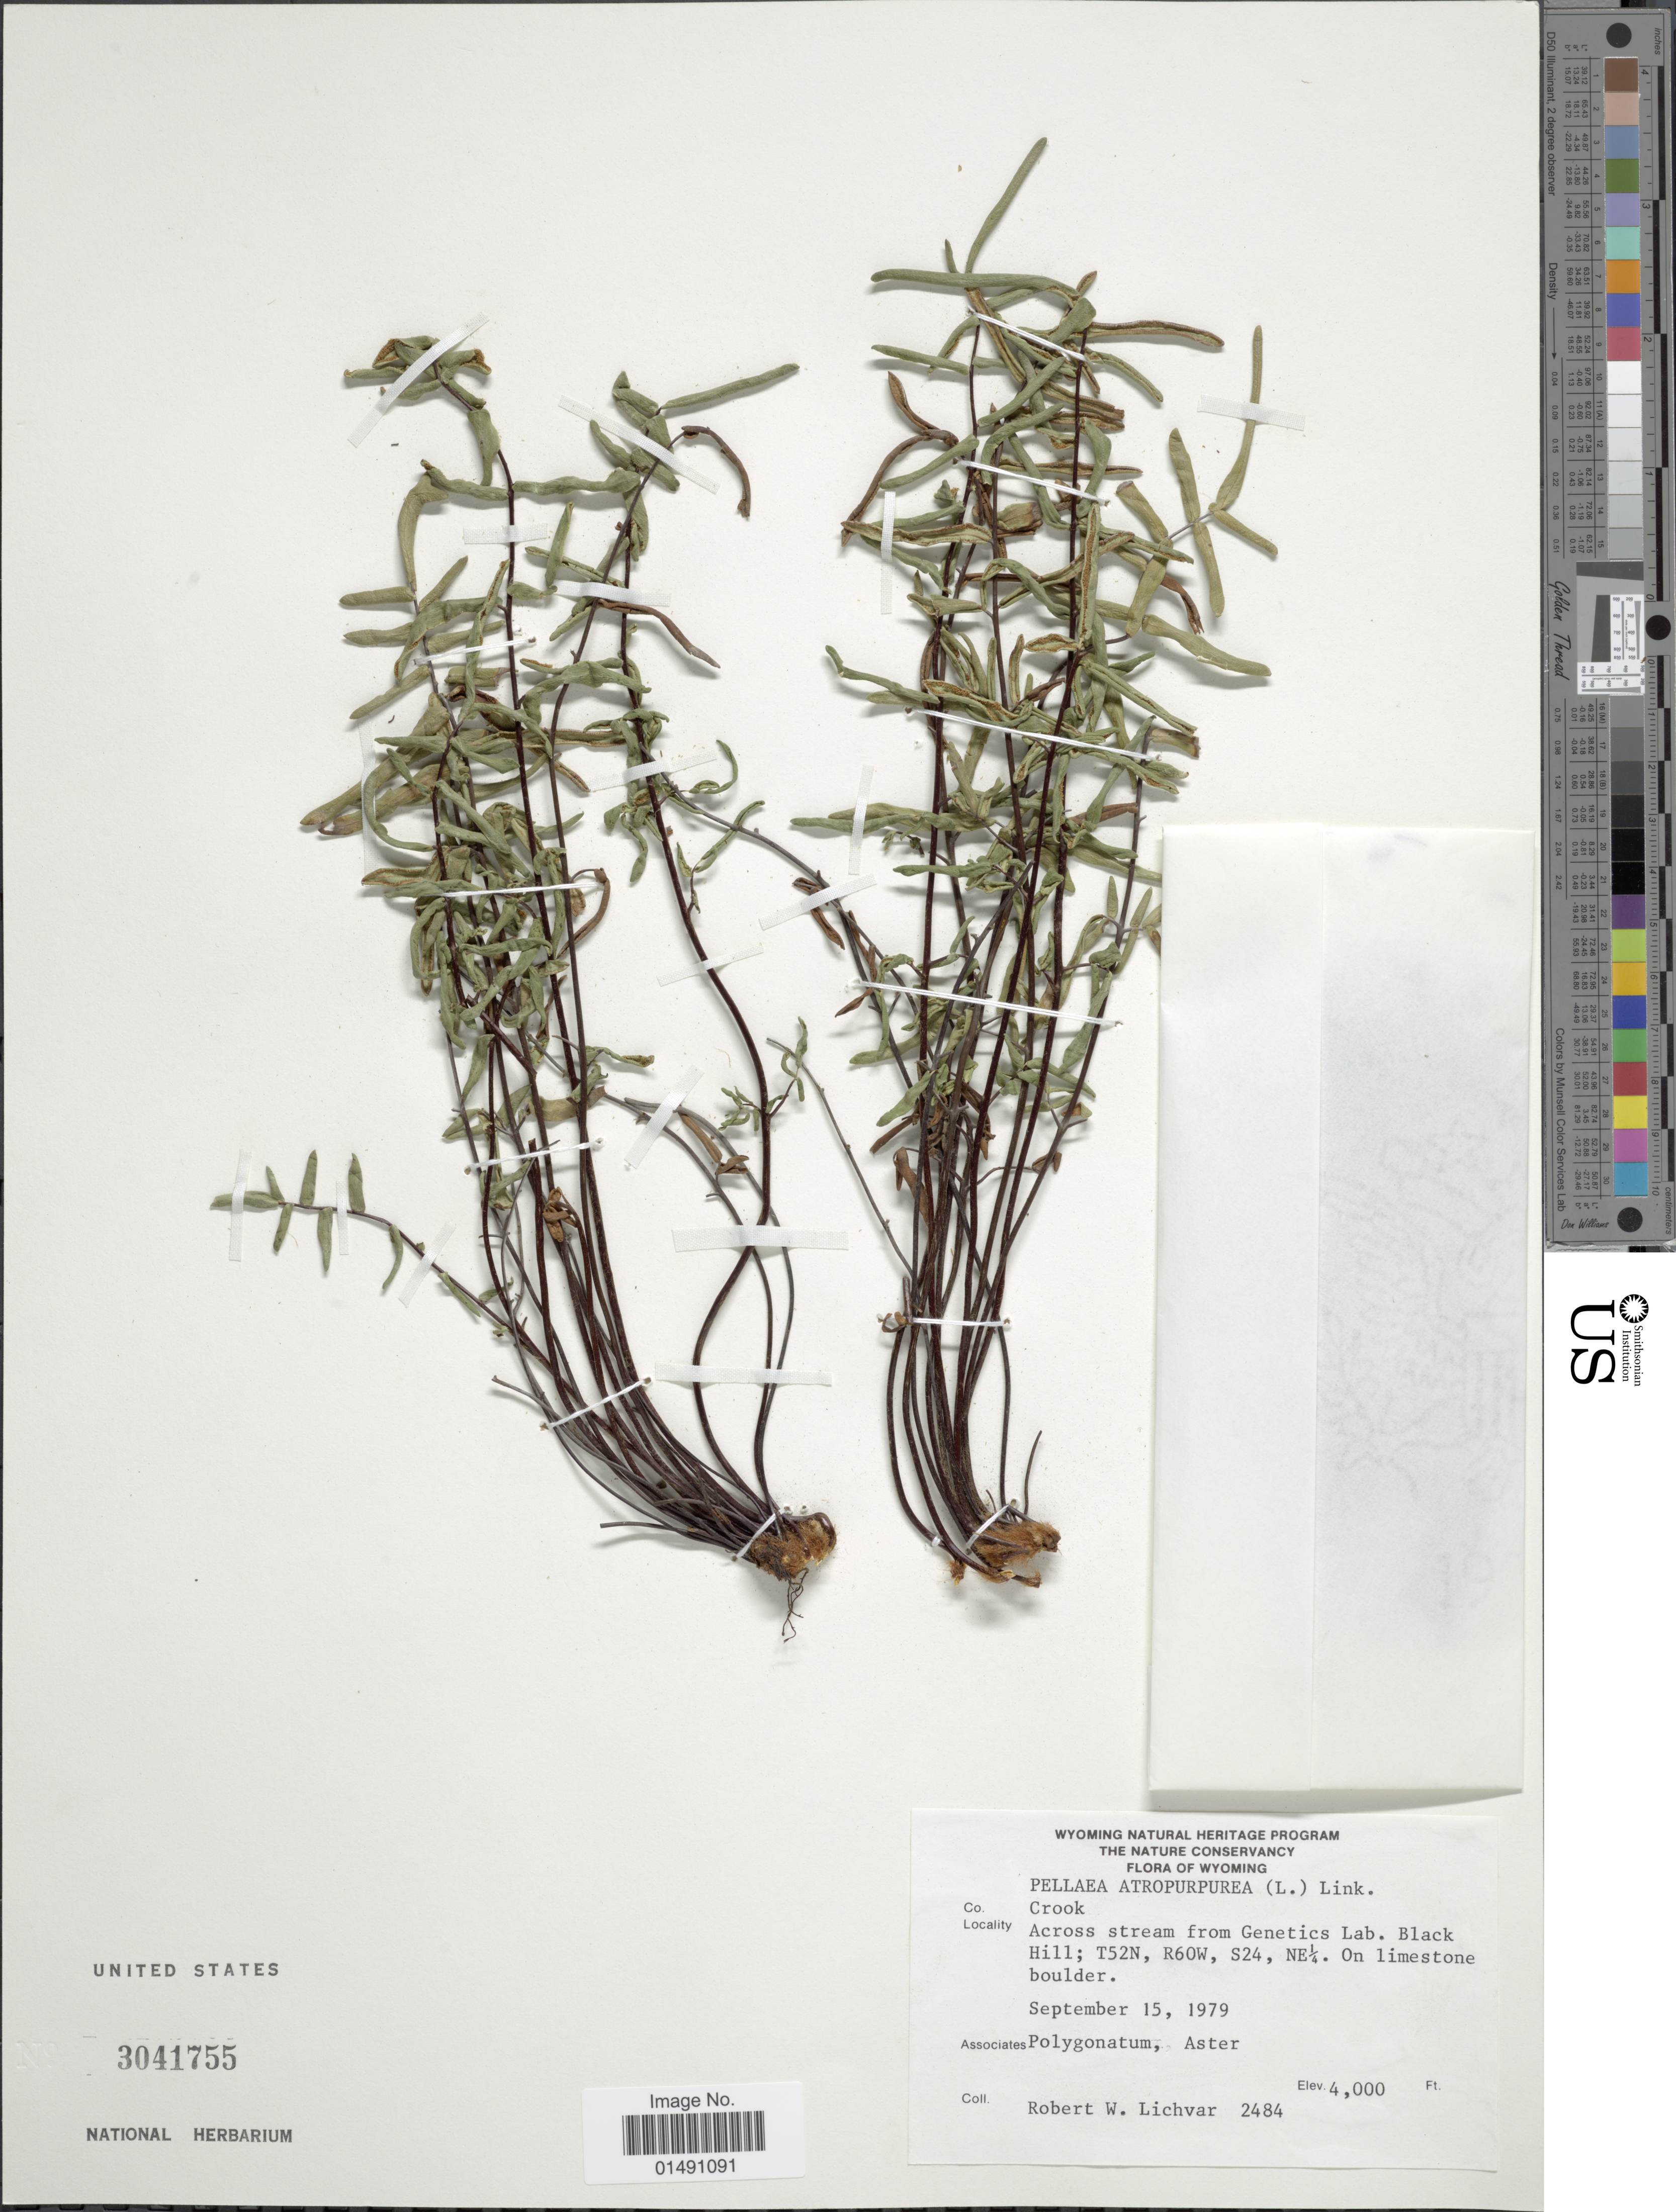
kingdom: Plantae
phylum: Tracheophyta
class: Polypodiopsida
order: Polypodiales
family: Pteridaceae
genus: Pellaea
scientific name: Pellaea atropurpurea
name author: (L.) Link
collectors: R. Lichvar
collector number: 2484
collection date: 1979-09-15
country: United States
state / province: Wyoming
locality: Co. Crook, Across stream from Genetics Lab. Black Hill; T52N, R60W, S24, NE¼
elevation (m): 1219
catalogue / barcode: US 3041755